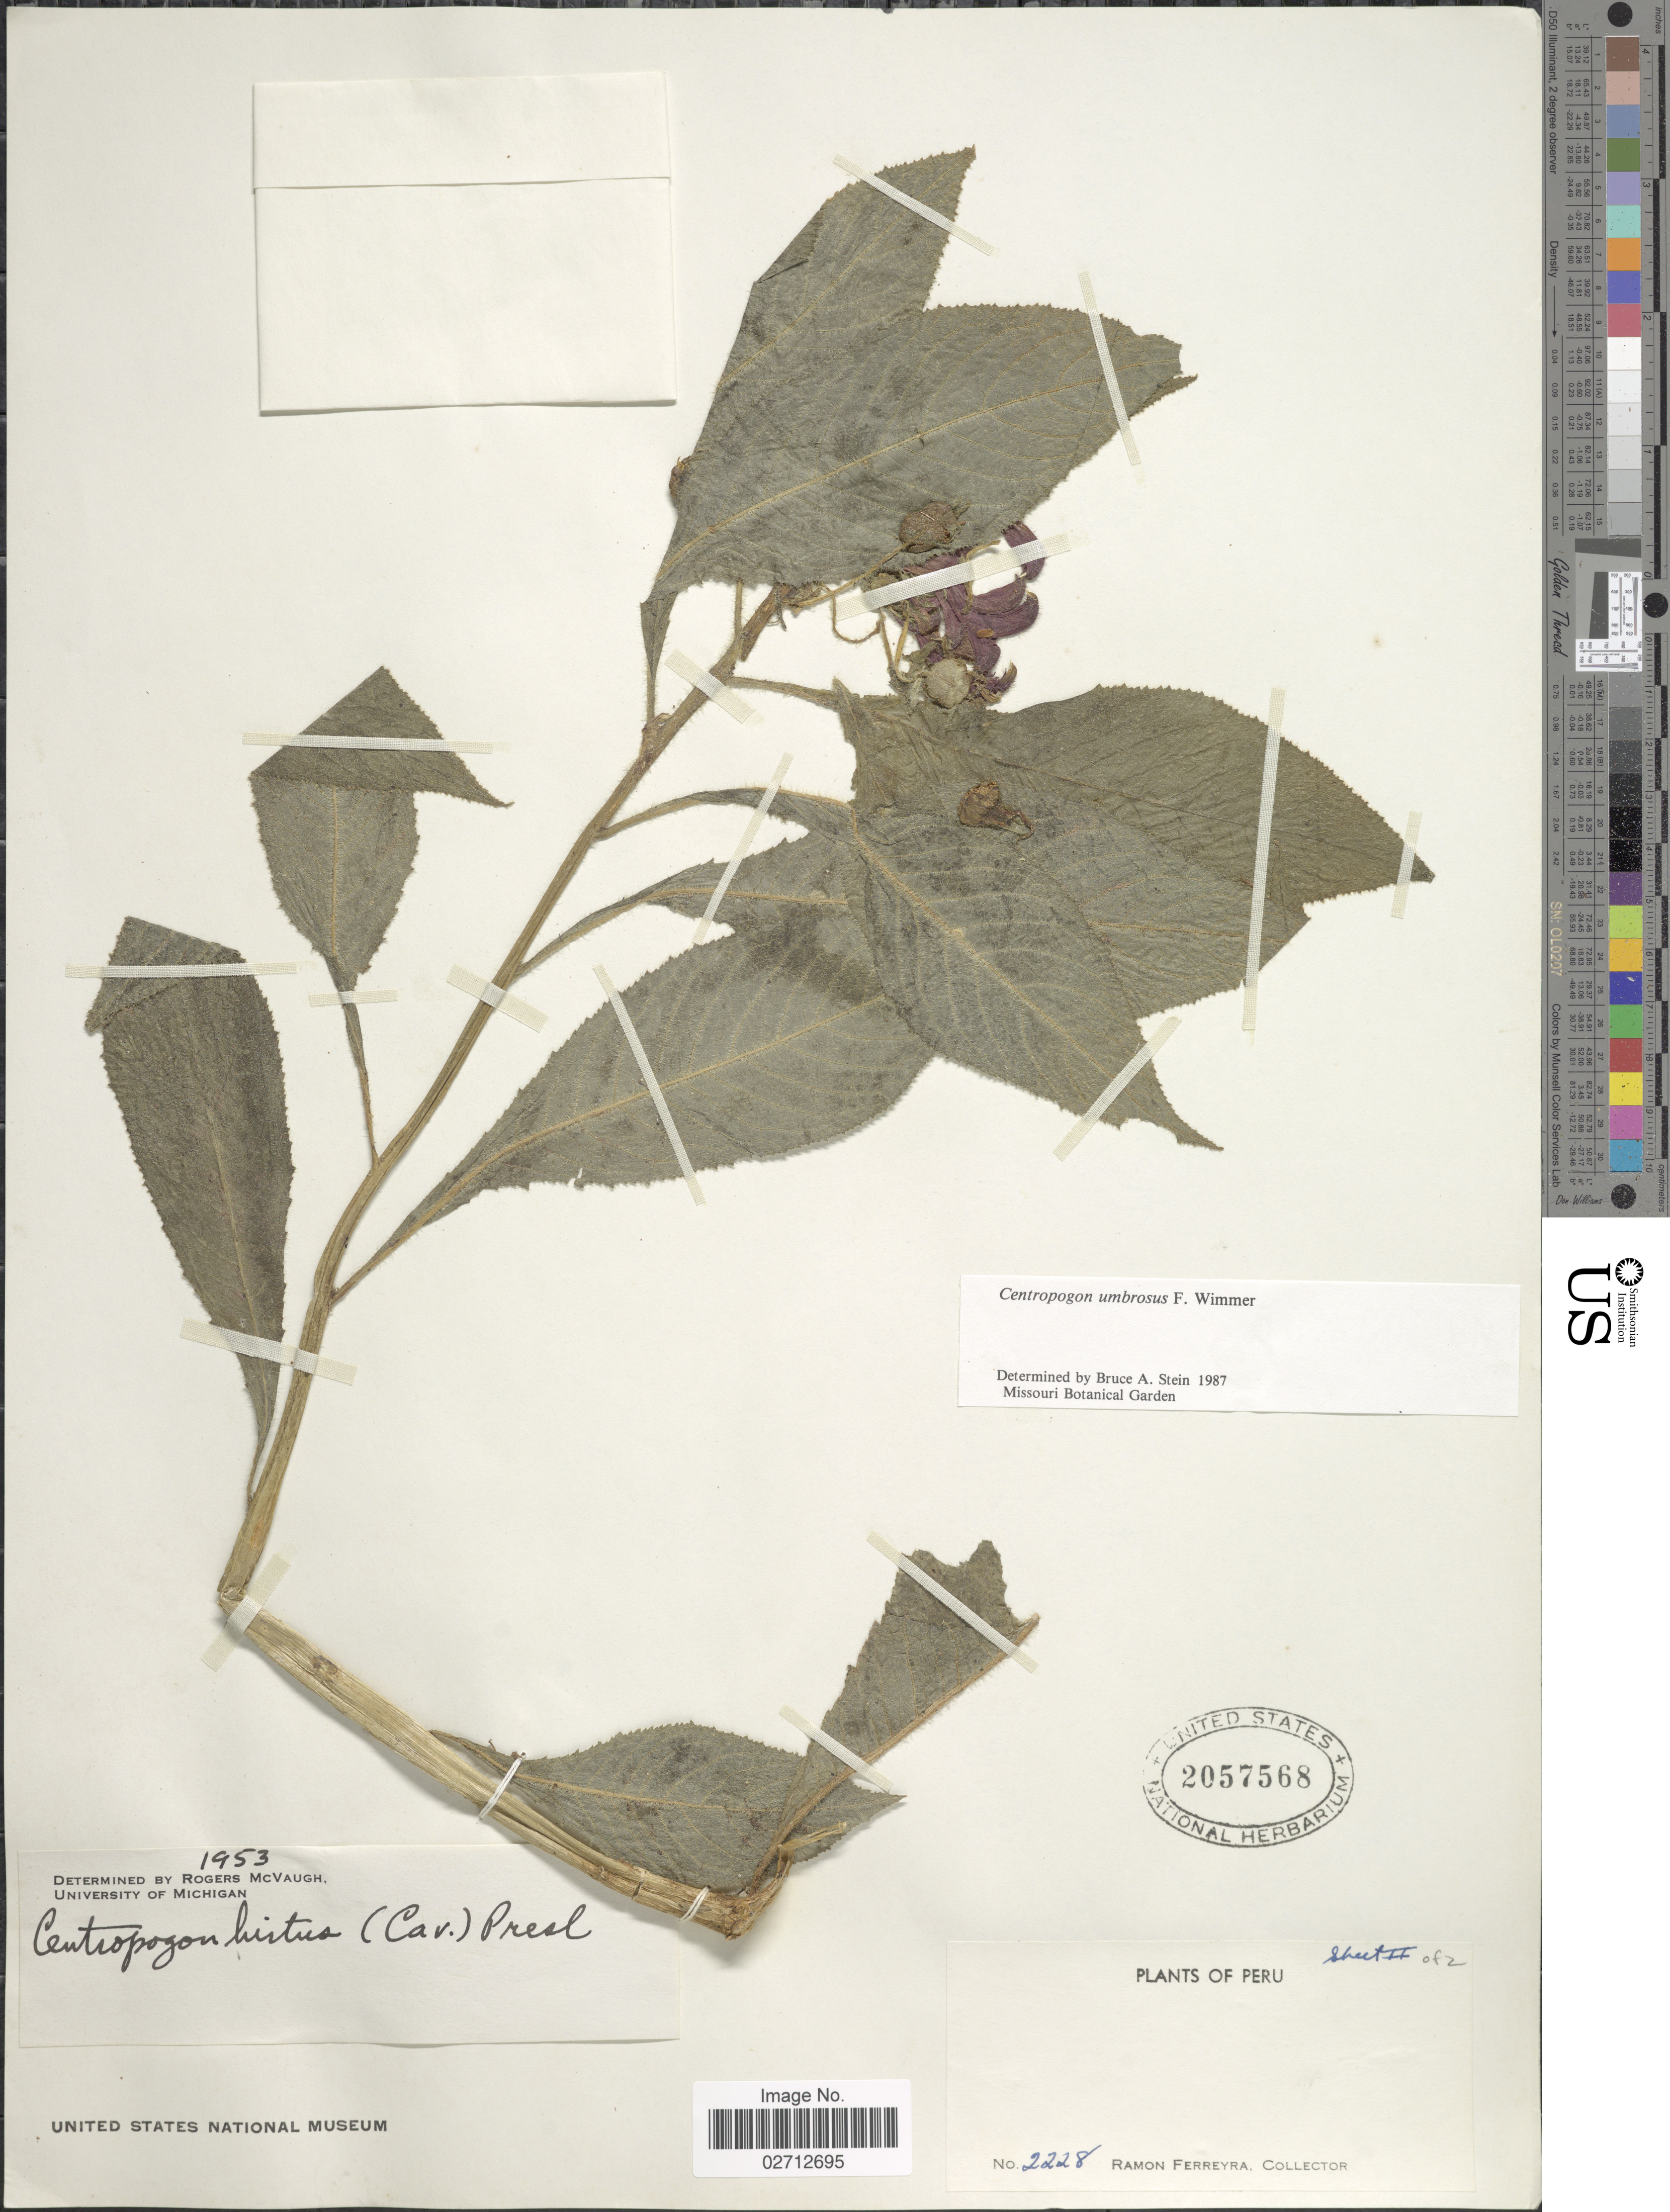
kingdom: Plantae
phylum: Tracheophyta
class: Magnoliopsida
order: Asterales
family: Campanulaceae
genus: Centropogon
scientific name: Centropogon umbrosus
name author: E. Wimm.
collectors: R. A. Ferreyra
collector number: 2228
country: Peru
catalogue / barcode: US 2057568